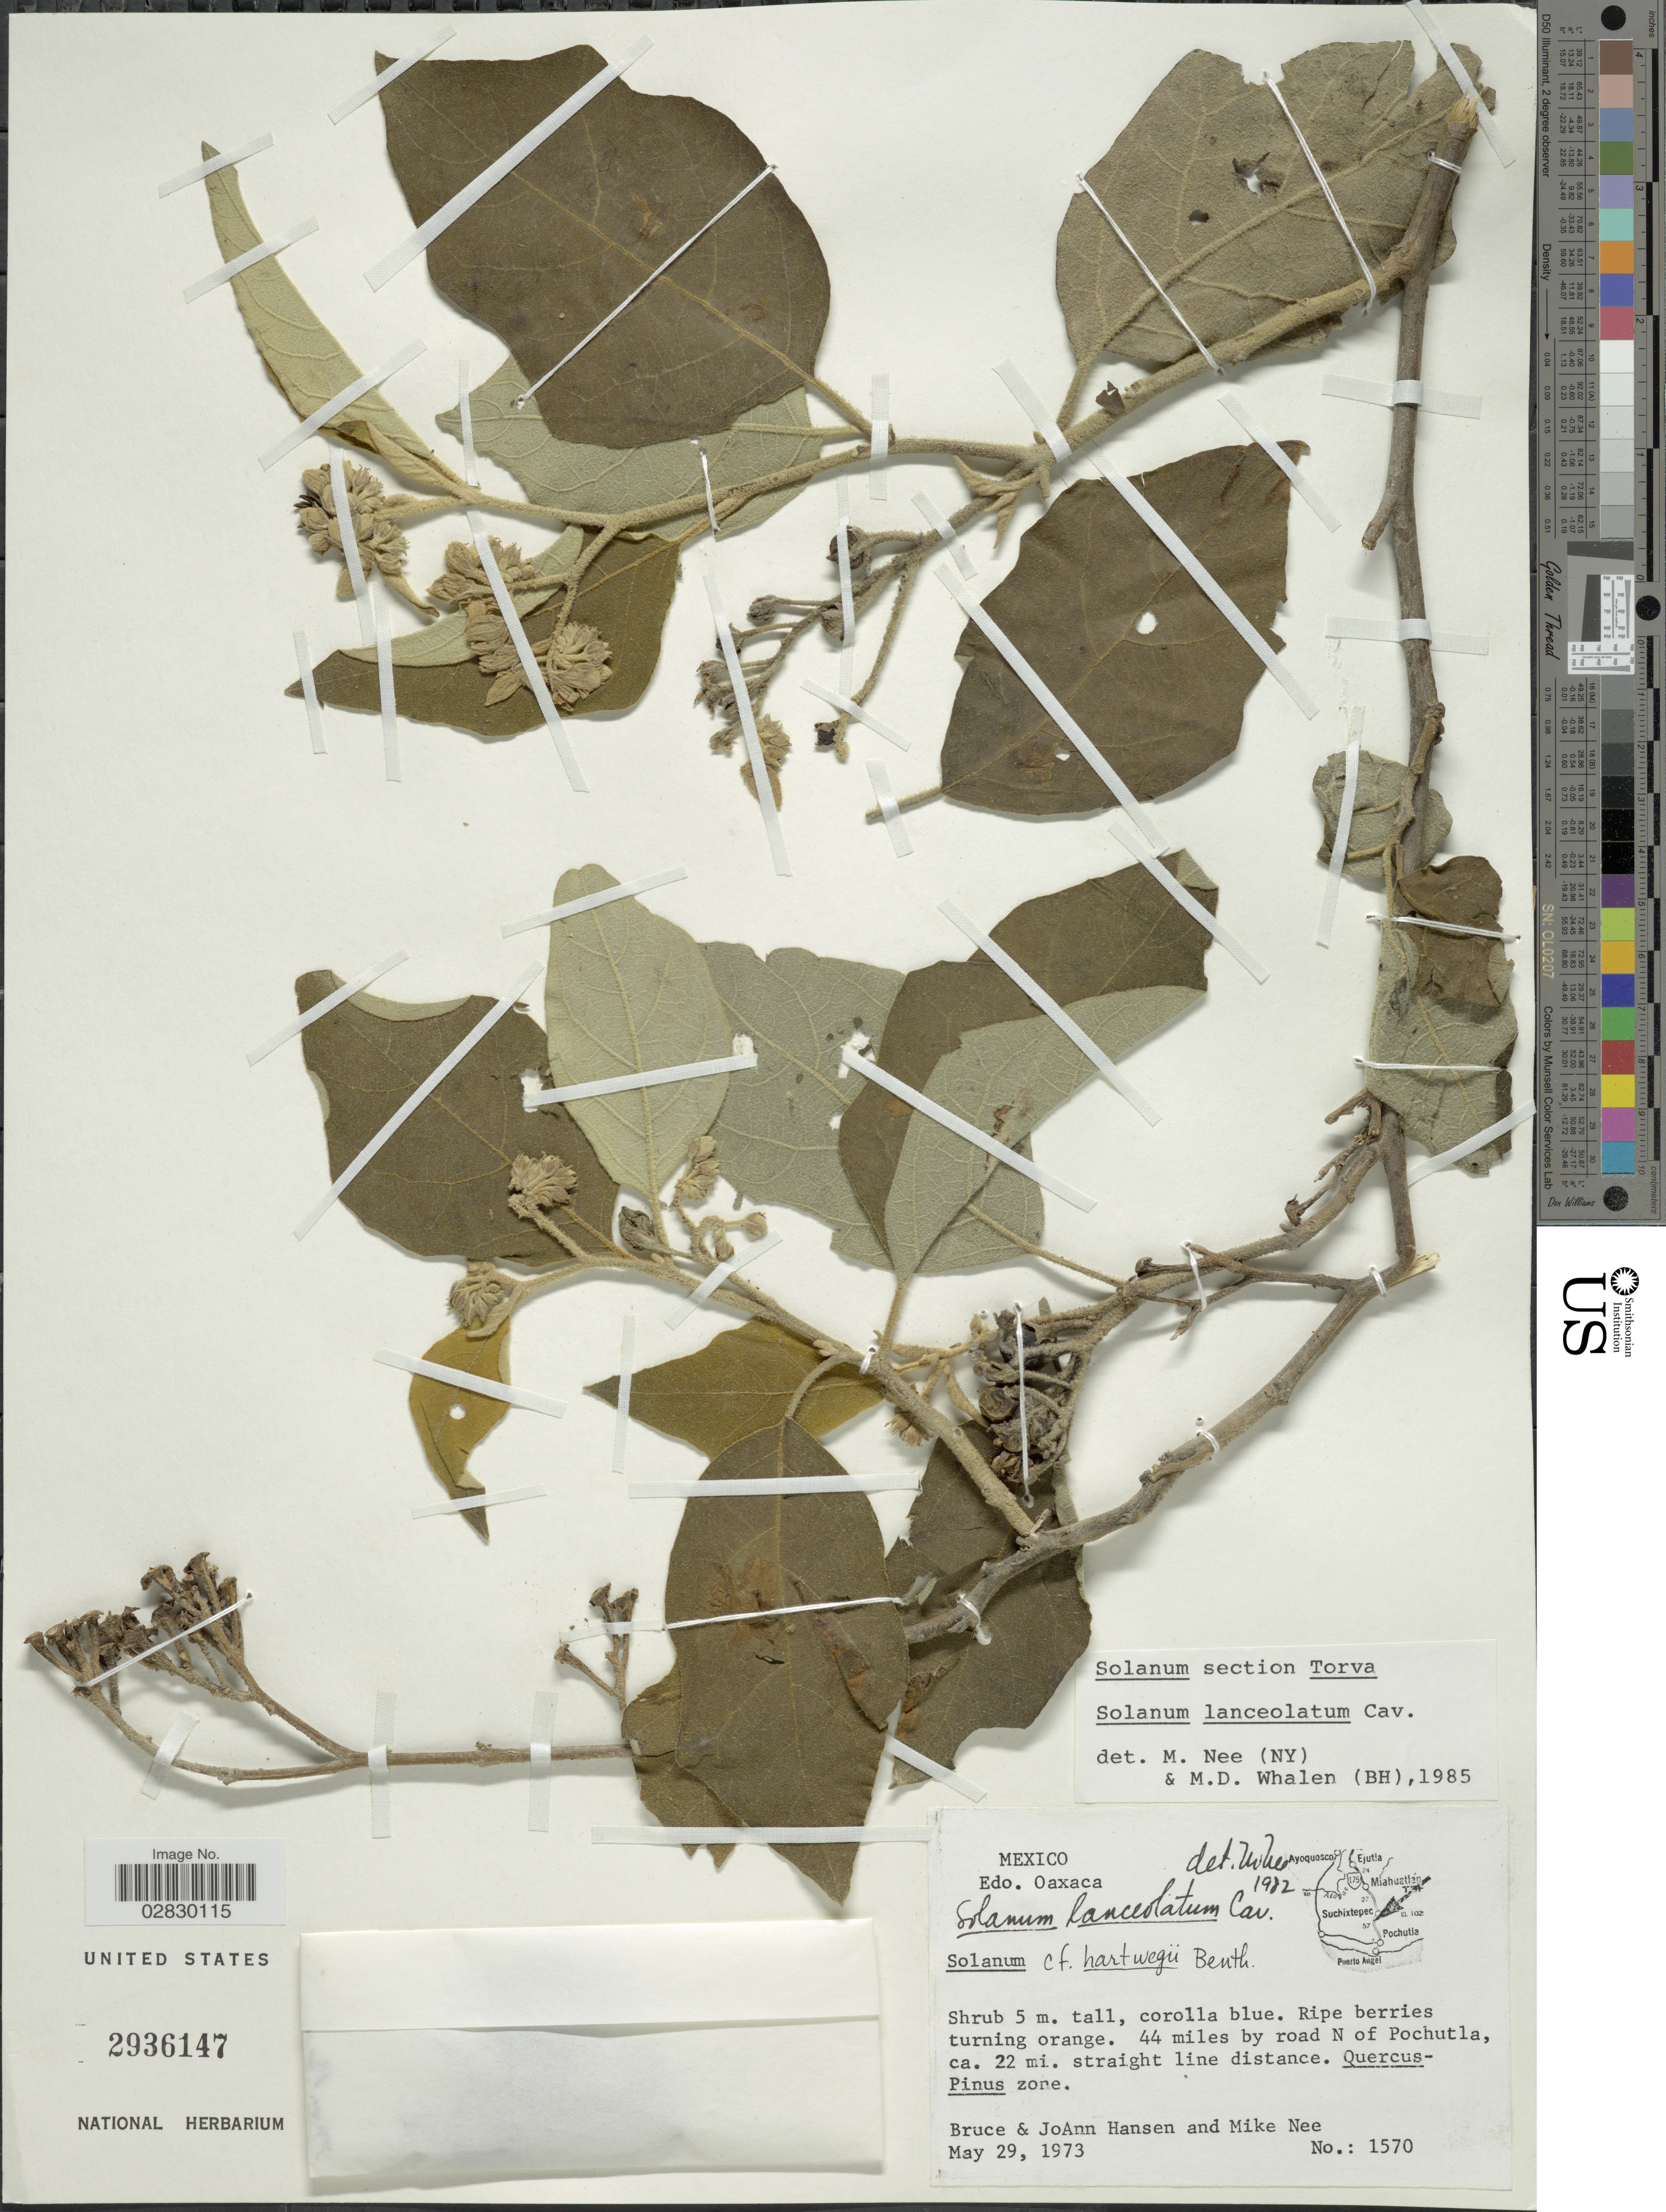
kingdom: Plantae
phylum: Tracheophyta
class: Magnoliopsida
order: Solanales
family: Solanaceae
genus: Solanum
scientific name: Solanum lanceolatum Berthault, nom. illeg.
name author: Berthault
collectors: B. Hansen, J. Hansen & M. Nee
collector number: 1570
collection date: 1973-05-29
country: Mexico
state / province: Oaxaca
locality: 44 miles by road N of Pochutla, ca. 22 mi. straight line distance.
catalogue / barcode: US 2936147